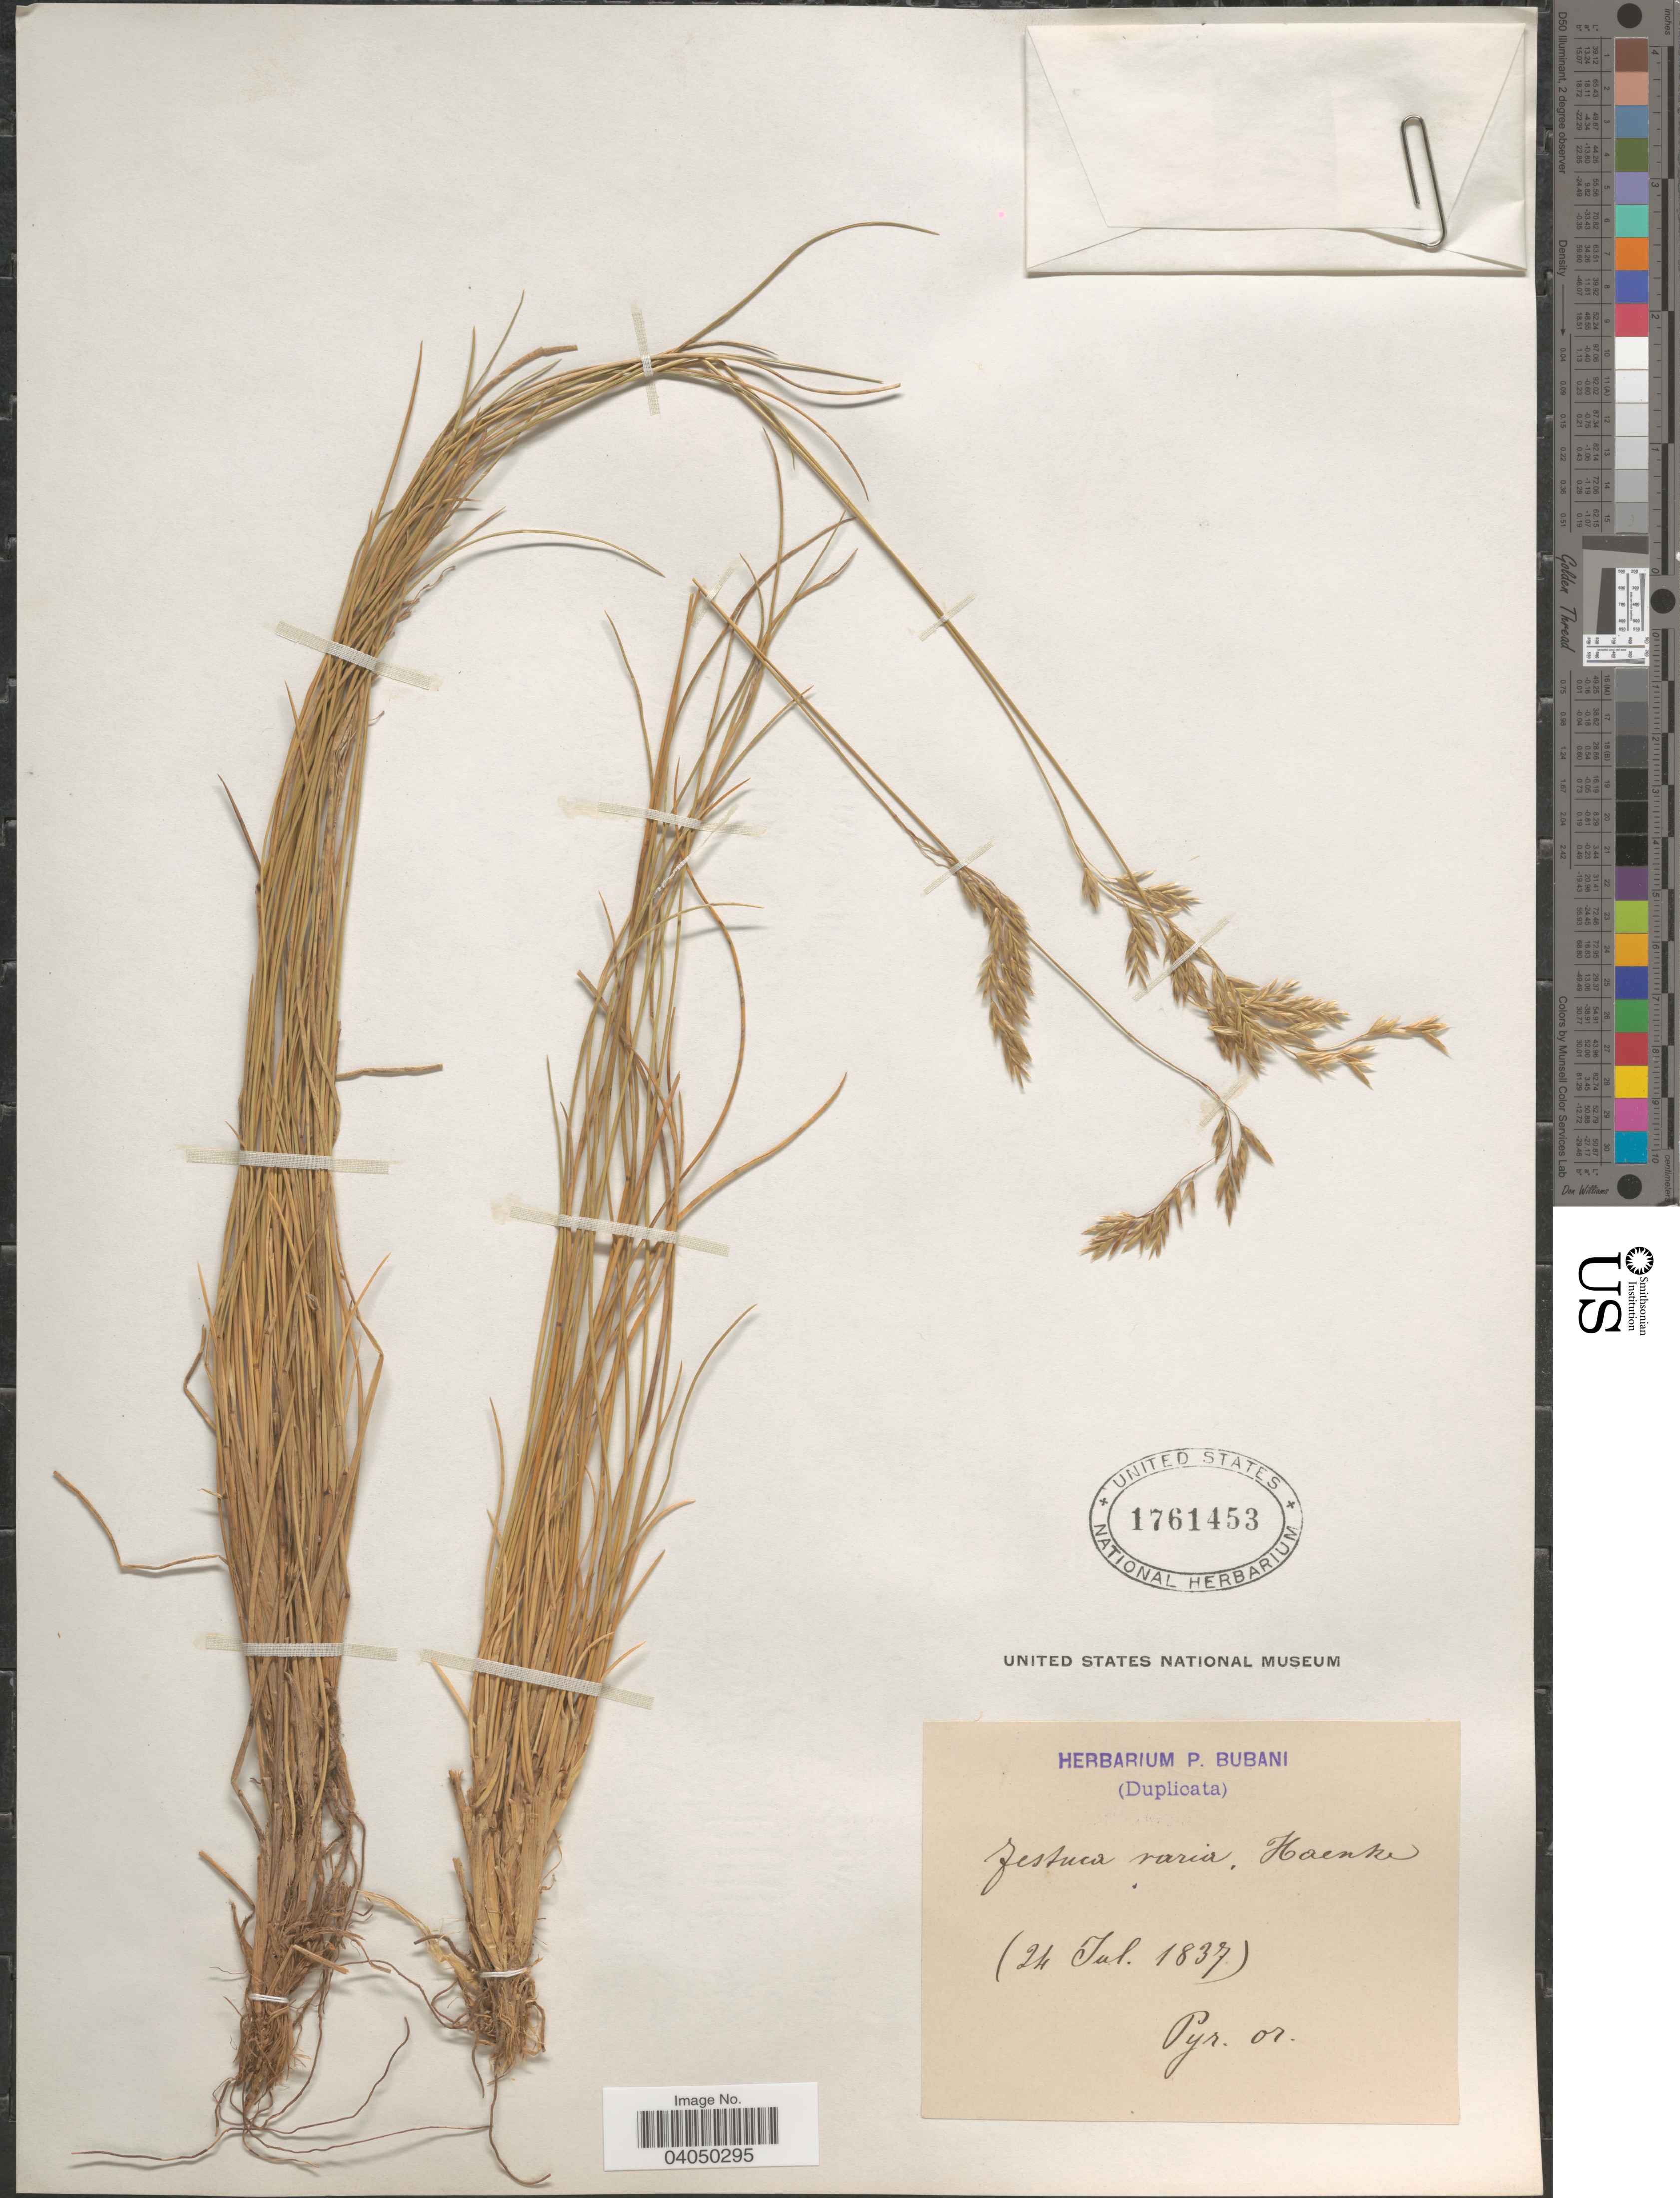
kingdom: Plantae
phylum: Tracheophyta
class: Liliopsida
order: Poales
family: Poaceae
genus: Festuca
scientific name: Festuca varia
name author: Haenke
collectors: P. Bubani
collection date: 1837-07-24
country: France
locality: Pyr. or.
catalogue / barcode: US 1761453